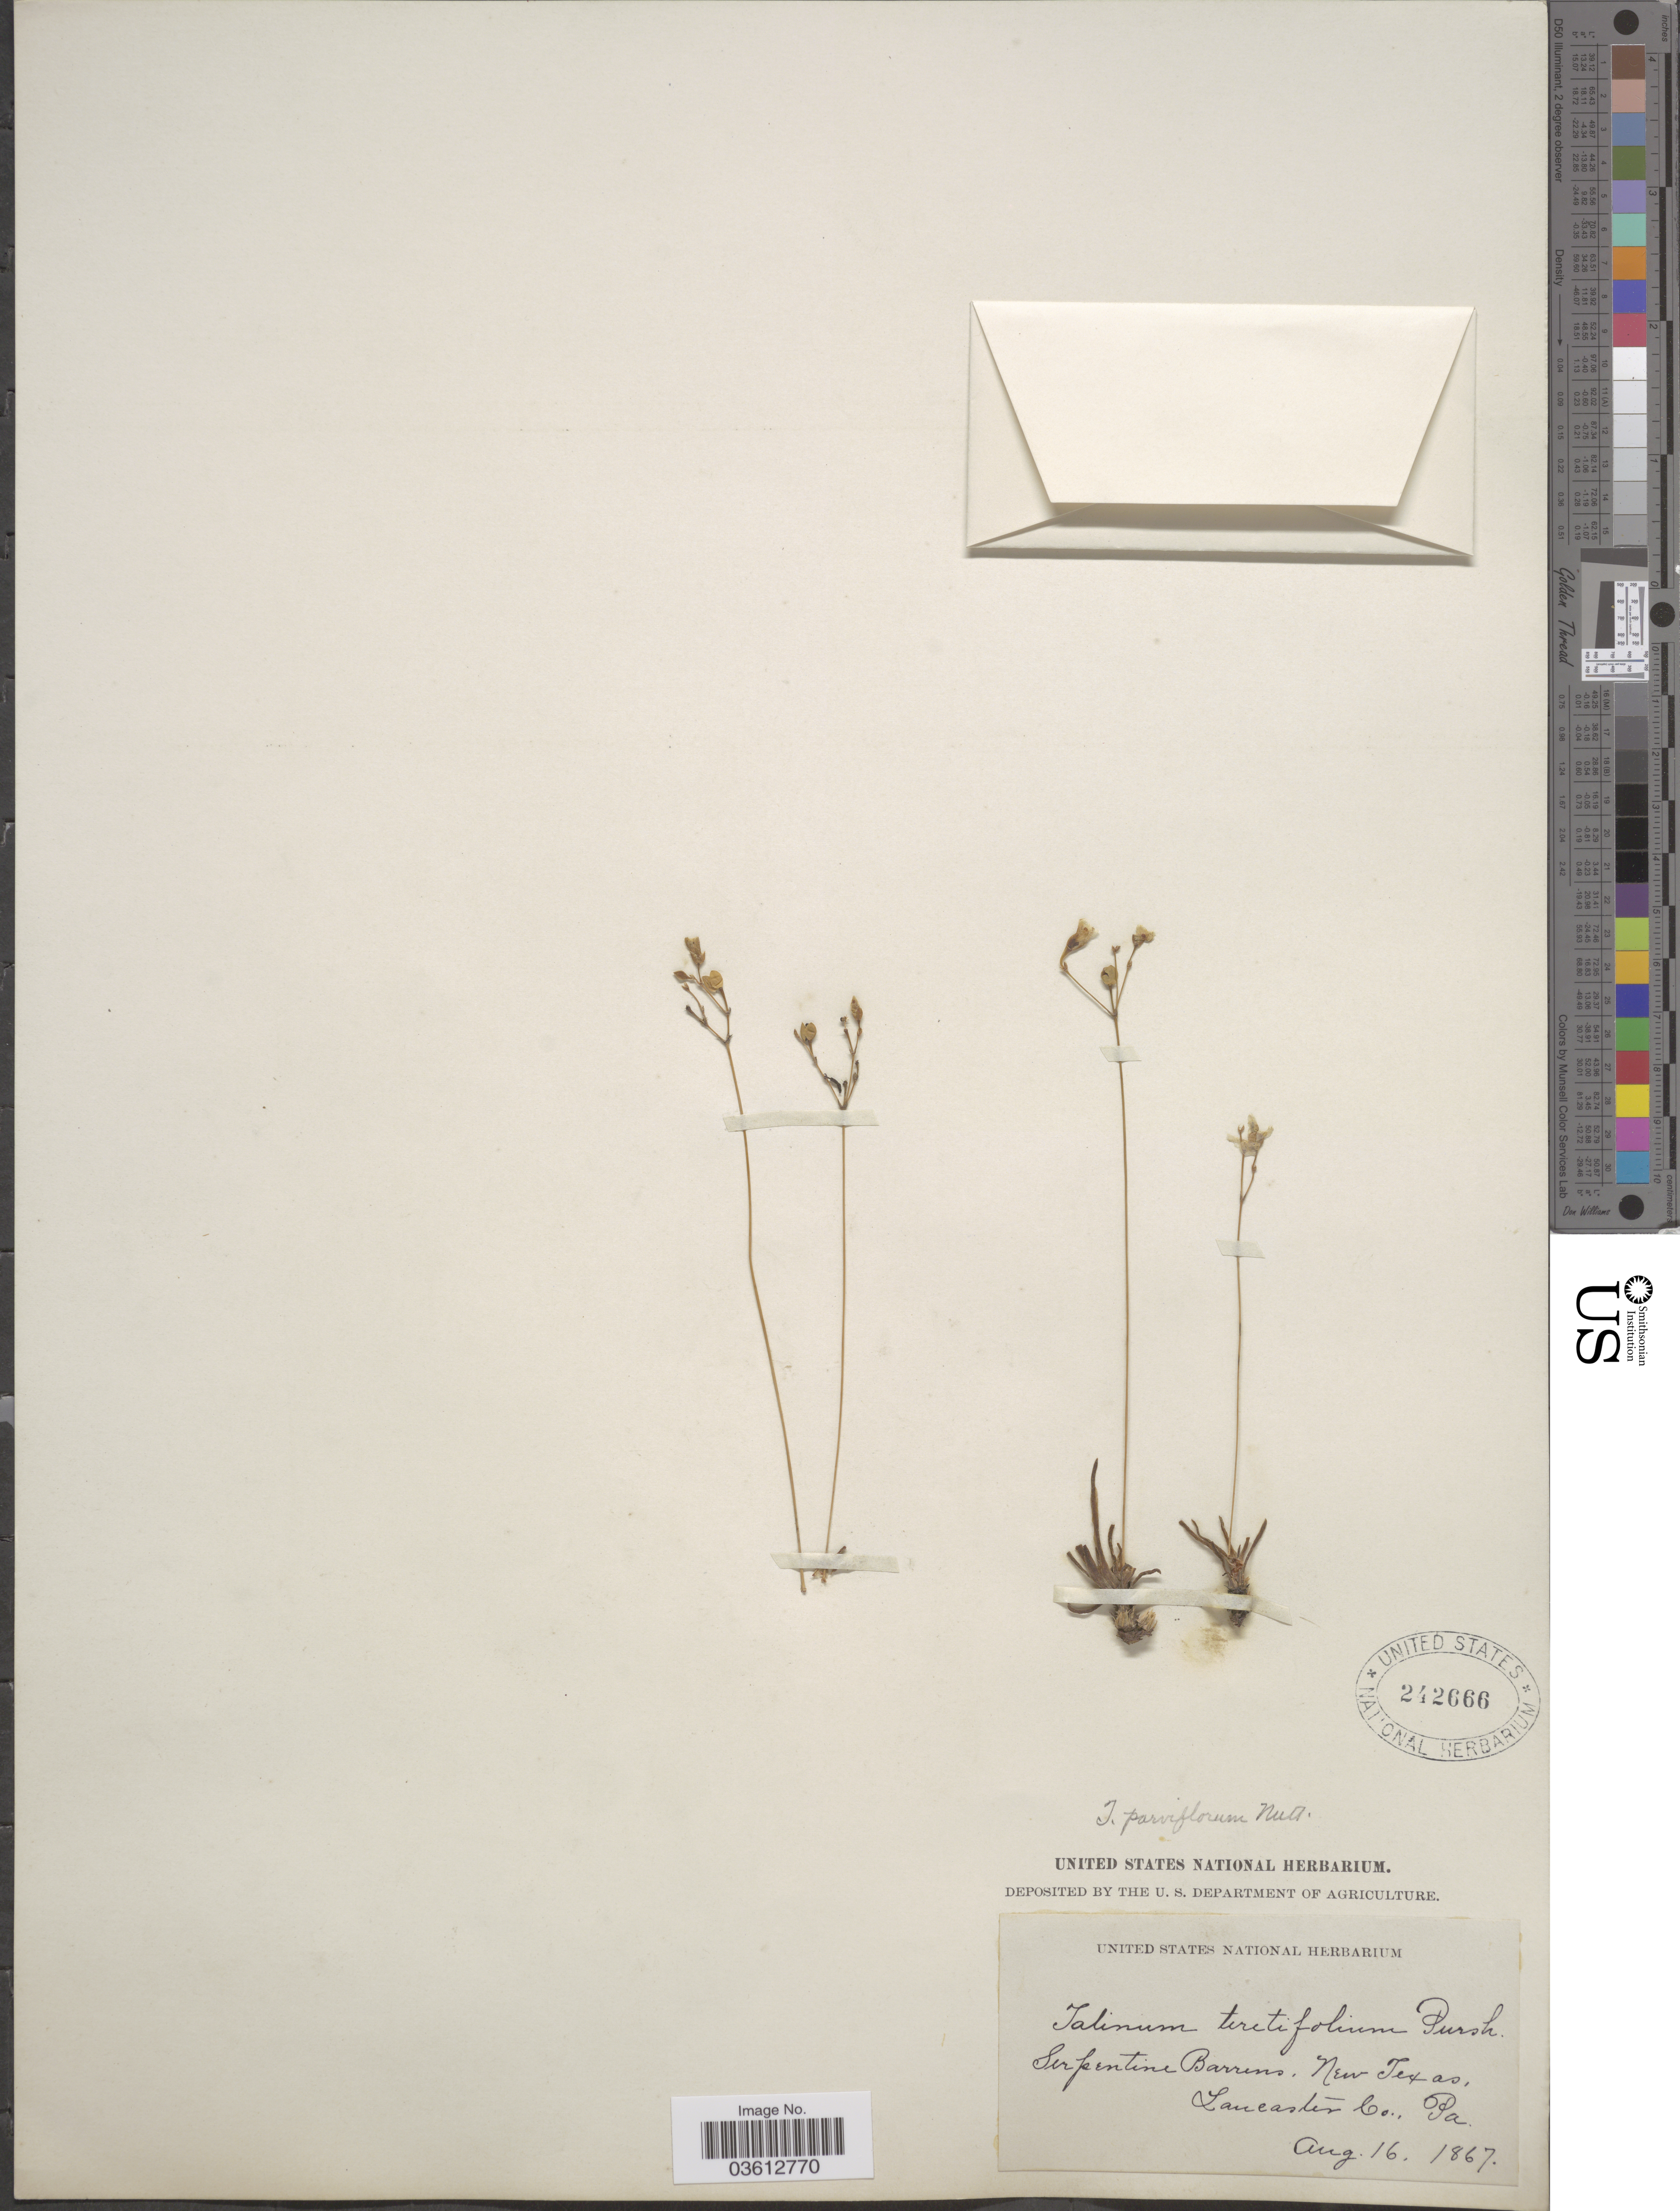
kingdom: Plantae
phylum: Tracheophyta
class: Magnoliopsida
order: Caryophyllales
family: Talinaceae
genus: Talinum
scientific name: Talinum teretifolium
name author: Pursh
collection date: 1867-08-16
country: United States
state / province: Pennsylvania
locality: Serpentine Barrens, New Texas, Lancaster Co. Pa.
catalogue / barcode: US 242666